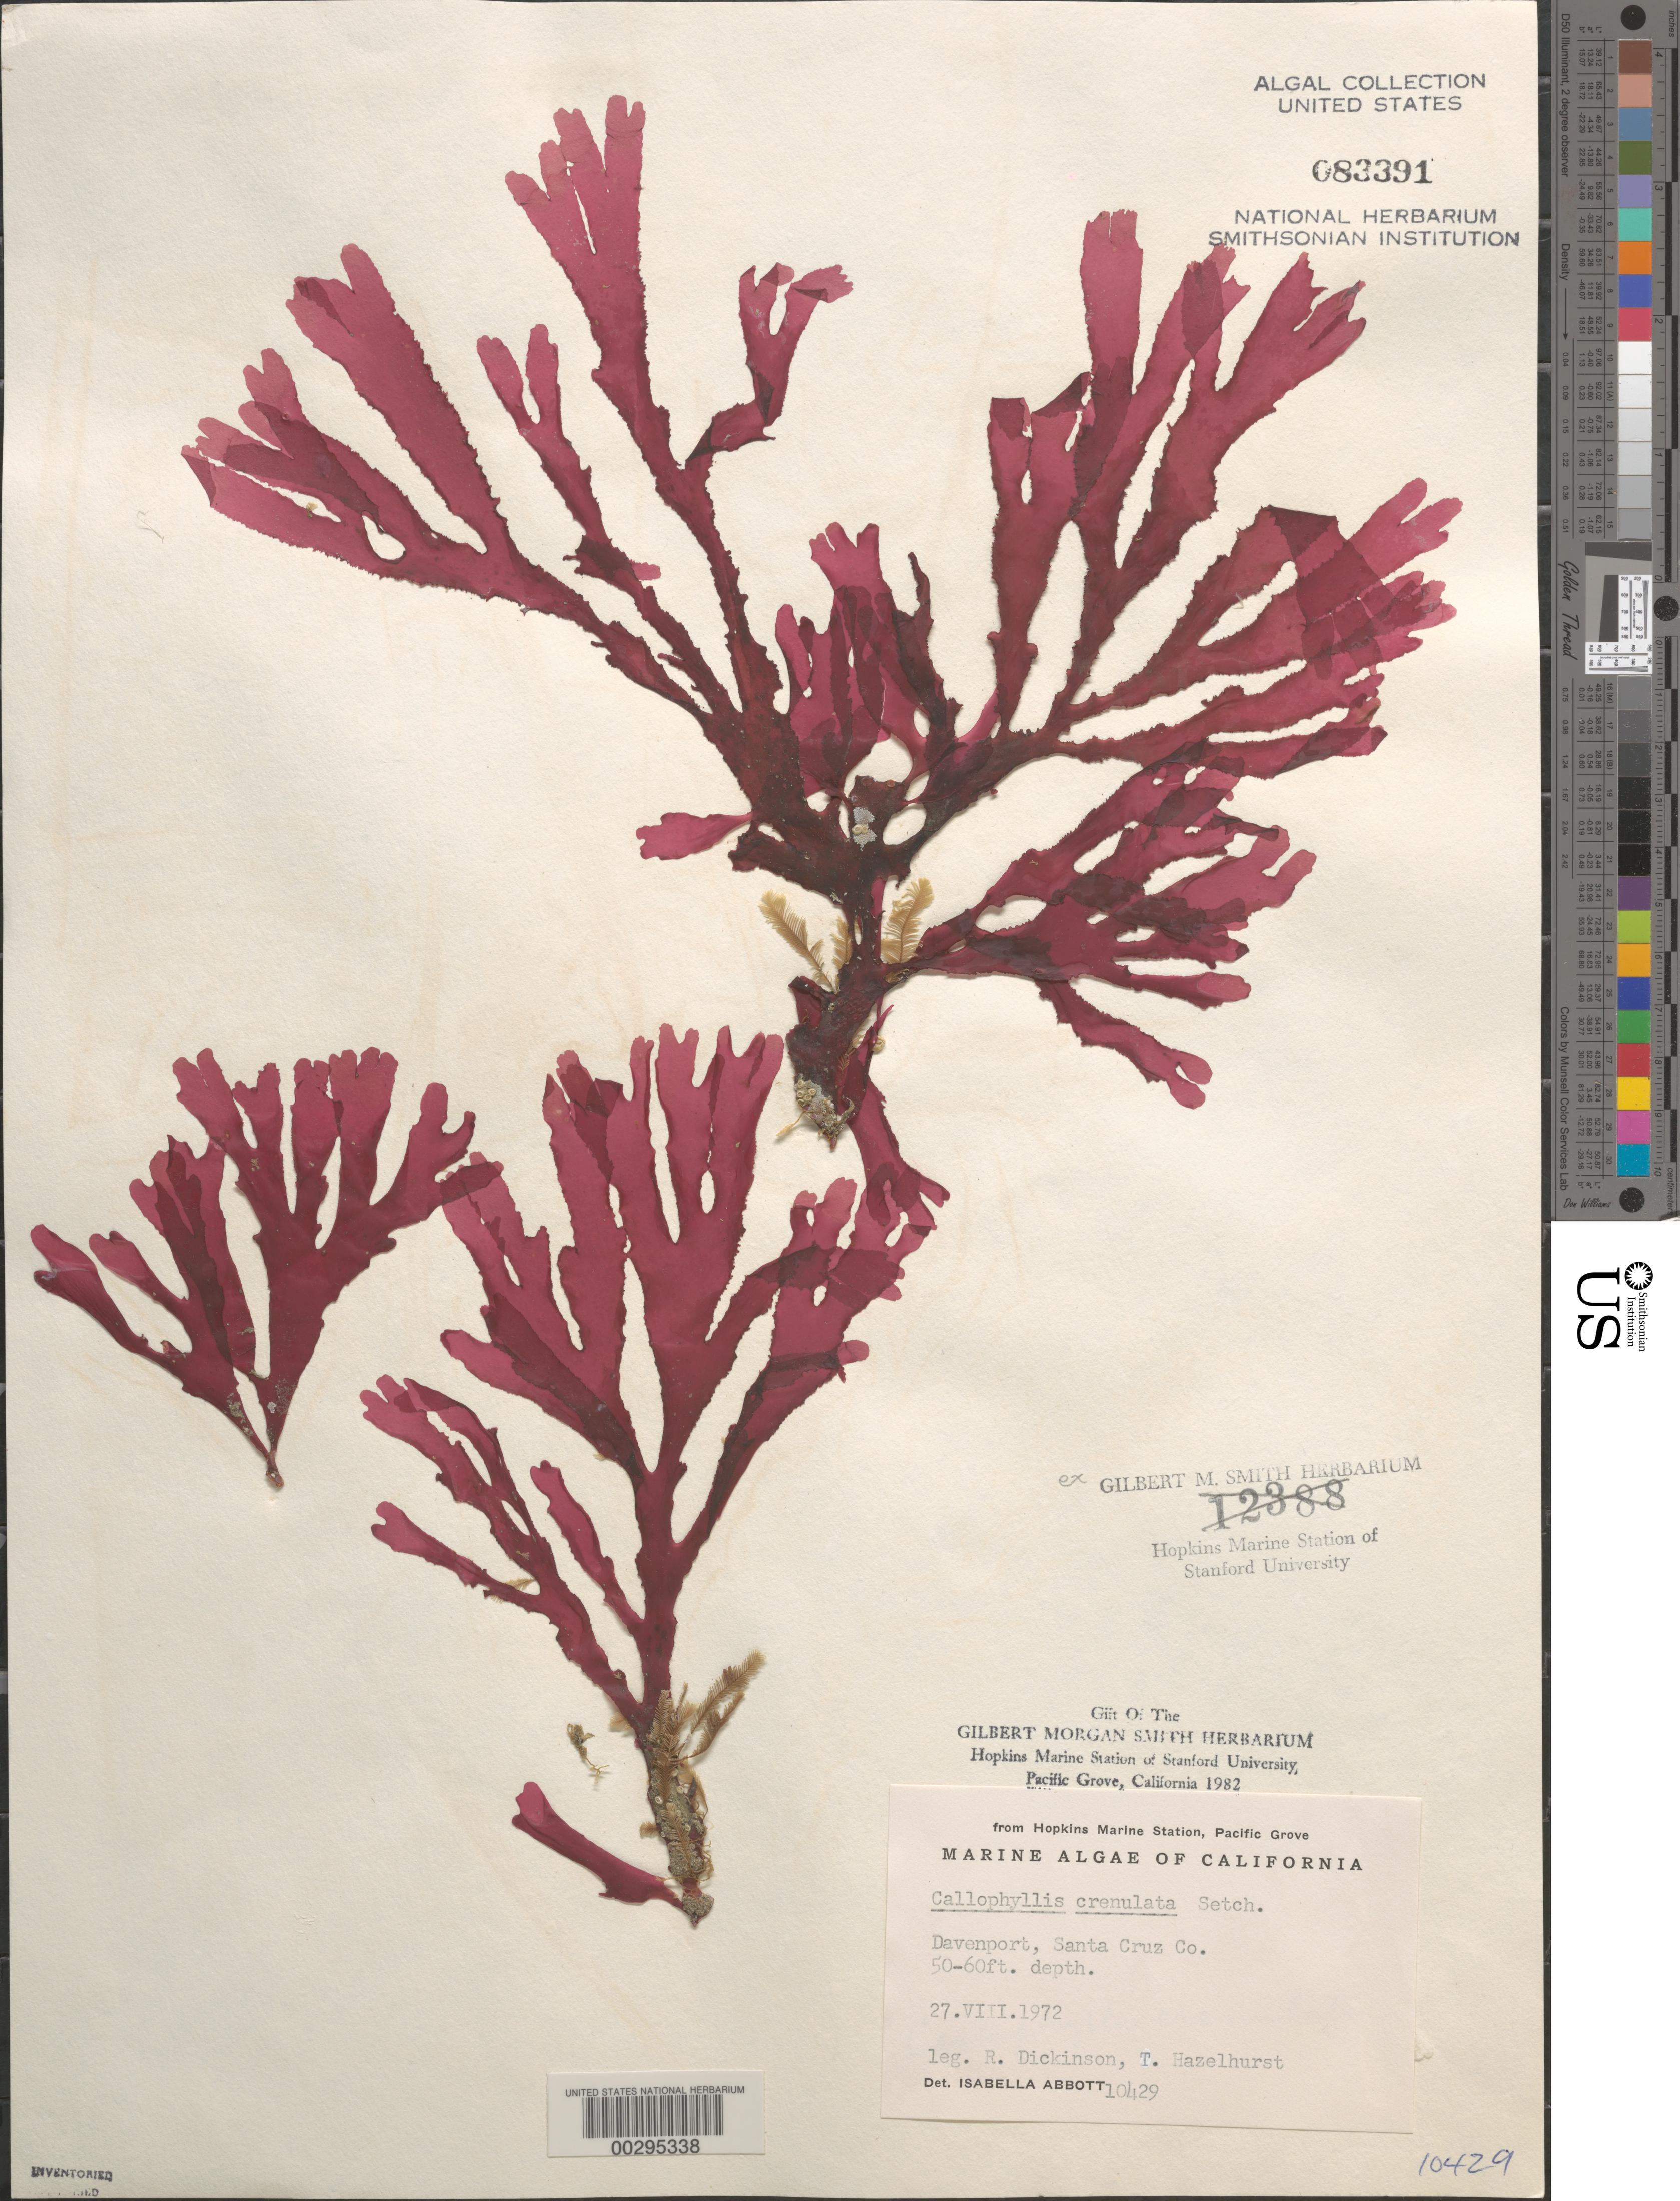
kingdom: Plantae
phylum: Rhodophyta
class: Florideophyceae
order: Gigartinales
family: Kallymeniaceae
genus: Callophyllis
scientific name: Callophyllis crenulata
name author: Setch.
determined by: Abbott, Isabella A.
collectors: R. Dickinson & T. Hazelhurst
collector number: IAA 10429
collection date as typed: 27 Aug 1972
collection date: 1972-08-27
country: United States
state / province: California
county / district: Santa Cruz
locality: Davenport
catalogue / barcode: US 83391